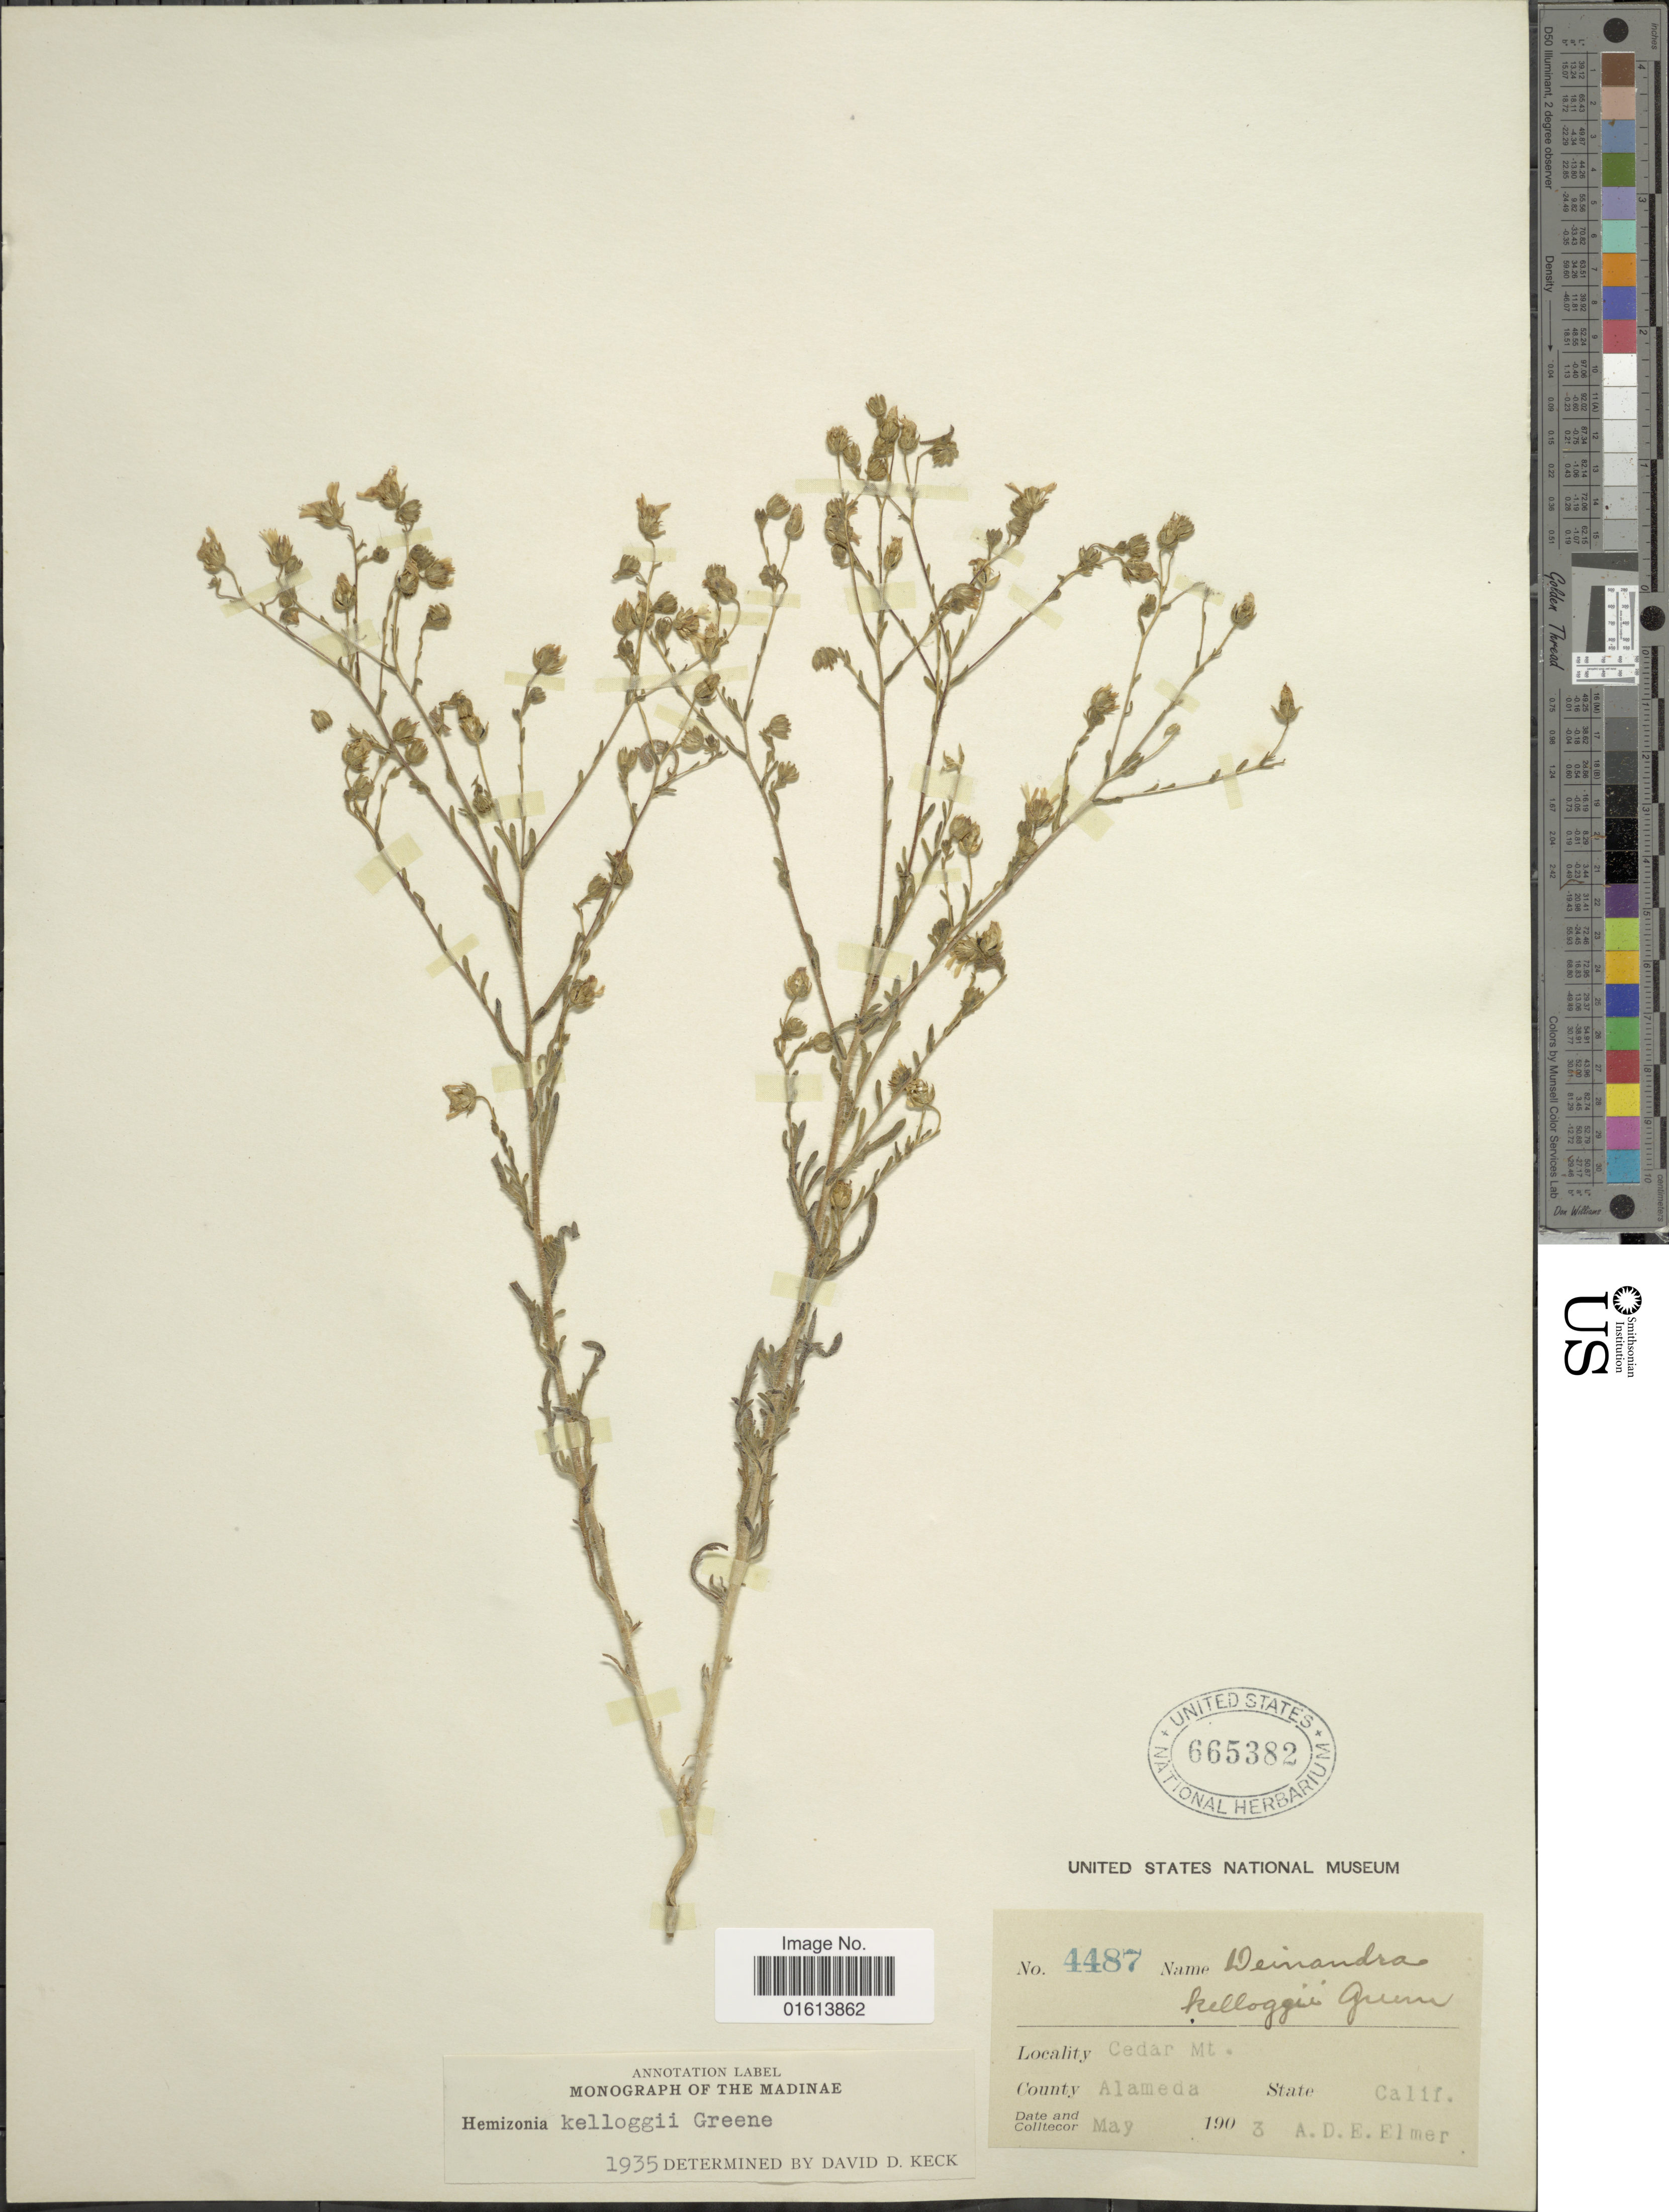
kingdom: Plantae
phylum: Tracheophyta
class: Magnoliopsida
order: Asterales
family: Asteraceae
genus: Deinandra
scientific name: Deinandra kelloggii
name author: (Greene) Greene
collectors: A. D. E. Elmer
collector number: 4487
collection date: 1903-05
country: United States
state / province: California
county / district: Alameda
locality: Cedar Mt. County Alameda.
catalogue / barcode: US 665382